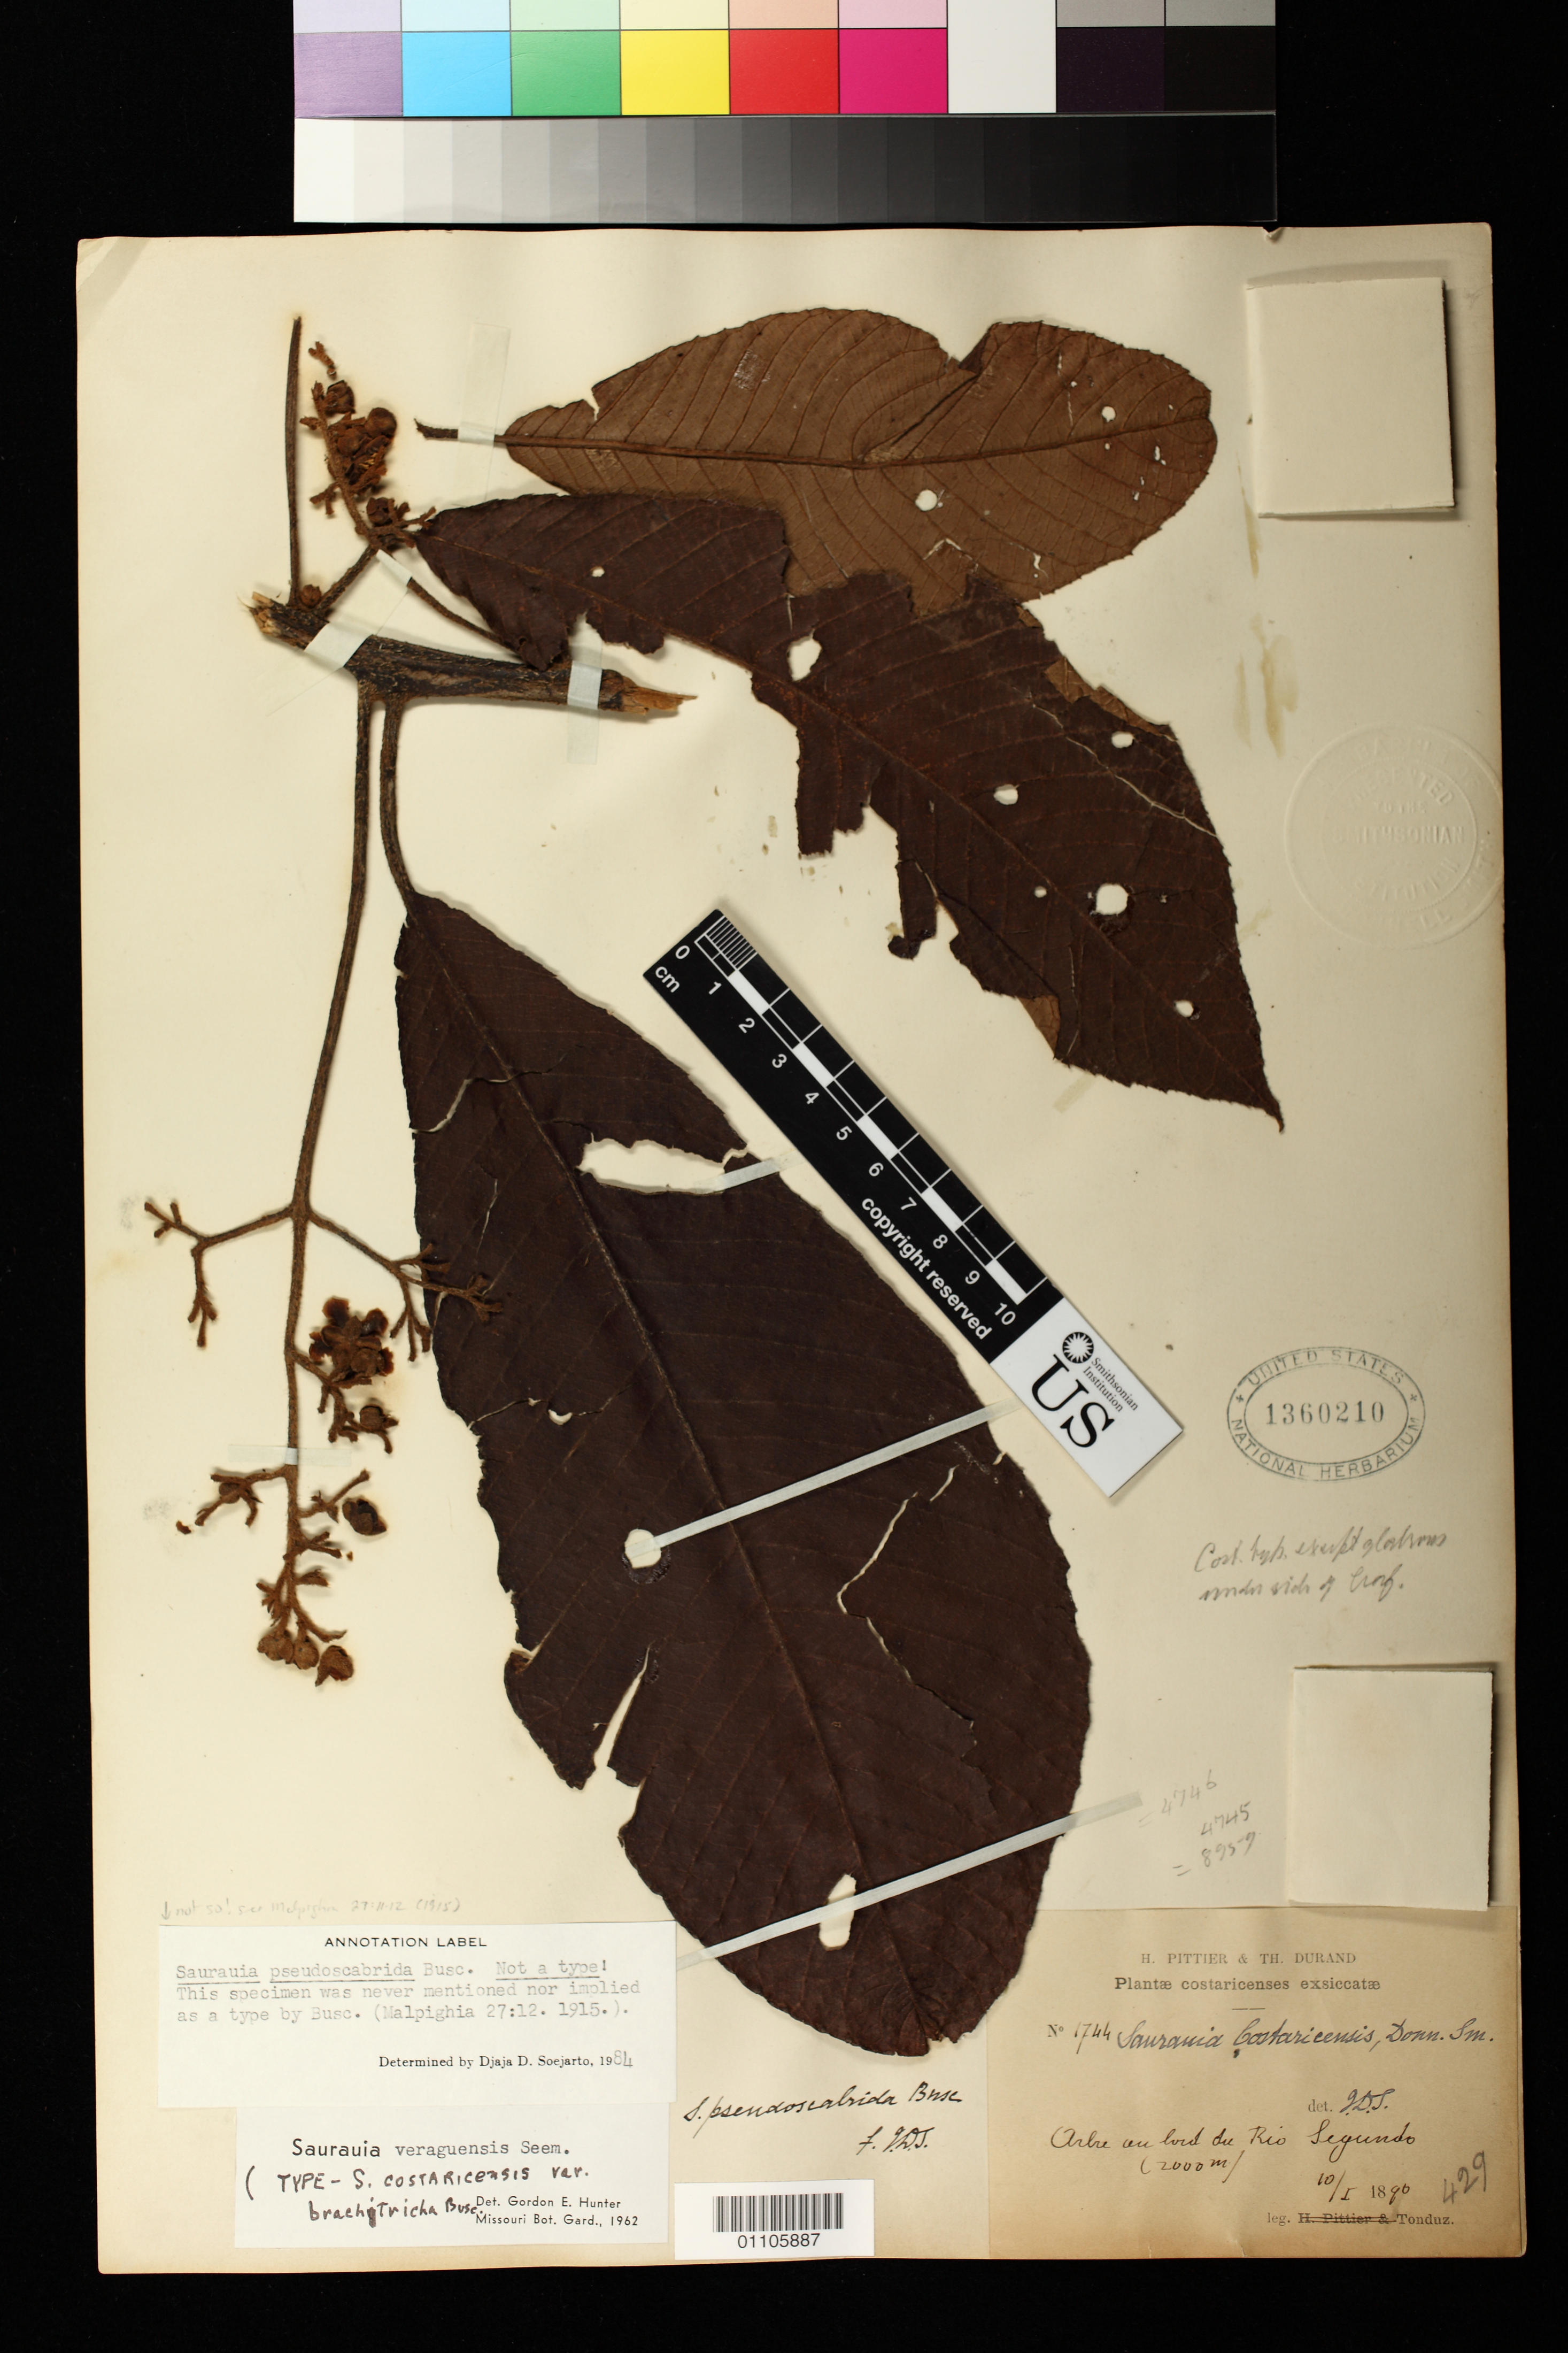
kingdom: Plantae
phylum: Tracheophyta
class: Magnoliopsida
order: Ericales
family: Actinidiaceae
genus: Saurauia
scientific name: Saurauia costaricensis var. brachytricha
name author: Buscal.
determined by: Hunter, G. E.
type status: Syntype; Lectotype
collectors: A. Tonduz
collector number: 1744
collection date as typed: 10 Jan 1890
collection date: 1890-01-10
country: Costa Rica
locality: Au bord du Rio Segundo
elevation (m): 2000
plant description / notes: Also spelled "brachitricha" by Buscalioni. Annotated by G.E. Hunter (1962) as "TYPE" of S. costaricensis var. brachitricha Busc.; annotated by D.D. Soejarto (1984) "Not a type! This specimen was never mentioned nor implied as a type by Busc. (Malpighia 27: 12. 1915.)." See Malpighia 27: 11-12 (1915) where this and several other collections are cited ("Tutti questi esemplari appartengono alla:"all of these specimens belong to]) as S. costaricensis var. brachytricha. See also Kelly 2011 (Taxon 60: 1176) regarding valid publication of name. Effectively lectotypified by Hunter, who cited this collection as "type" and annotated the US duplicate as "TYPE".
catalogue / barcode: US 1360210